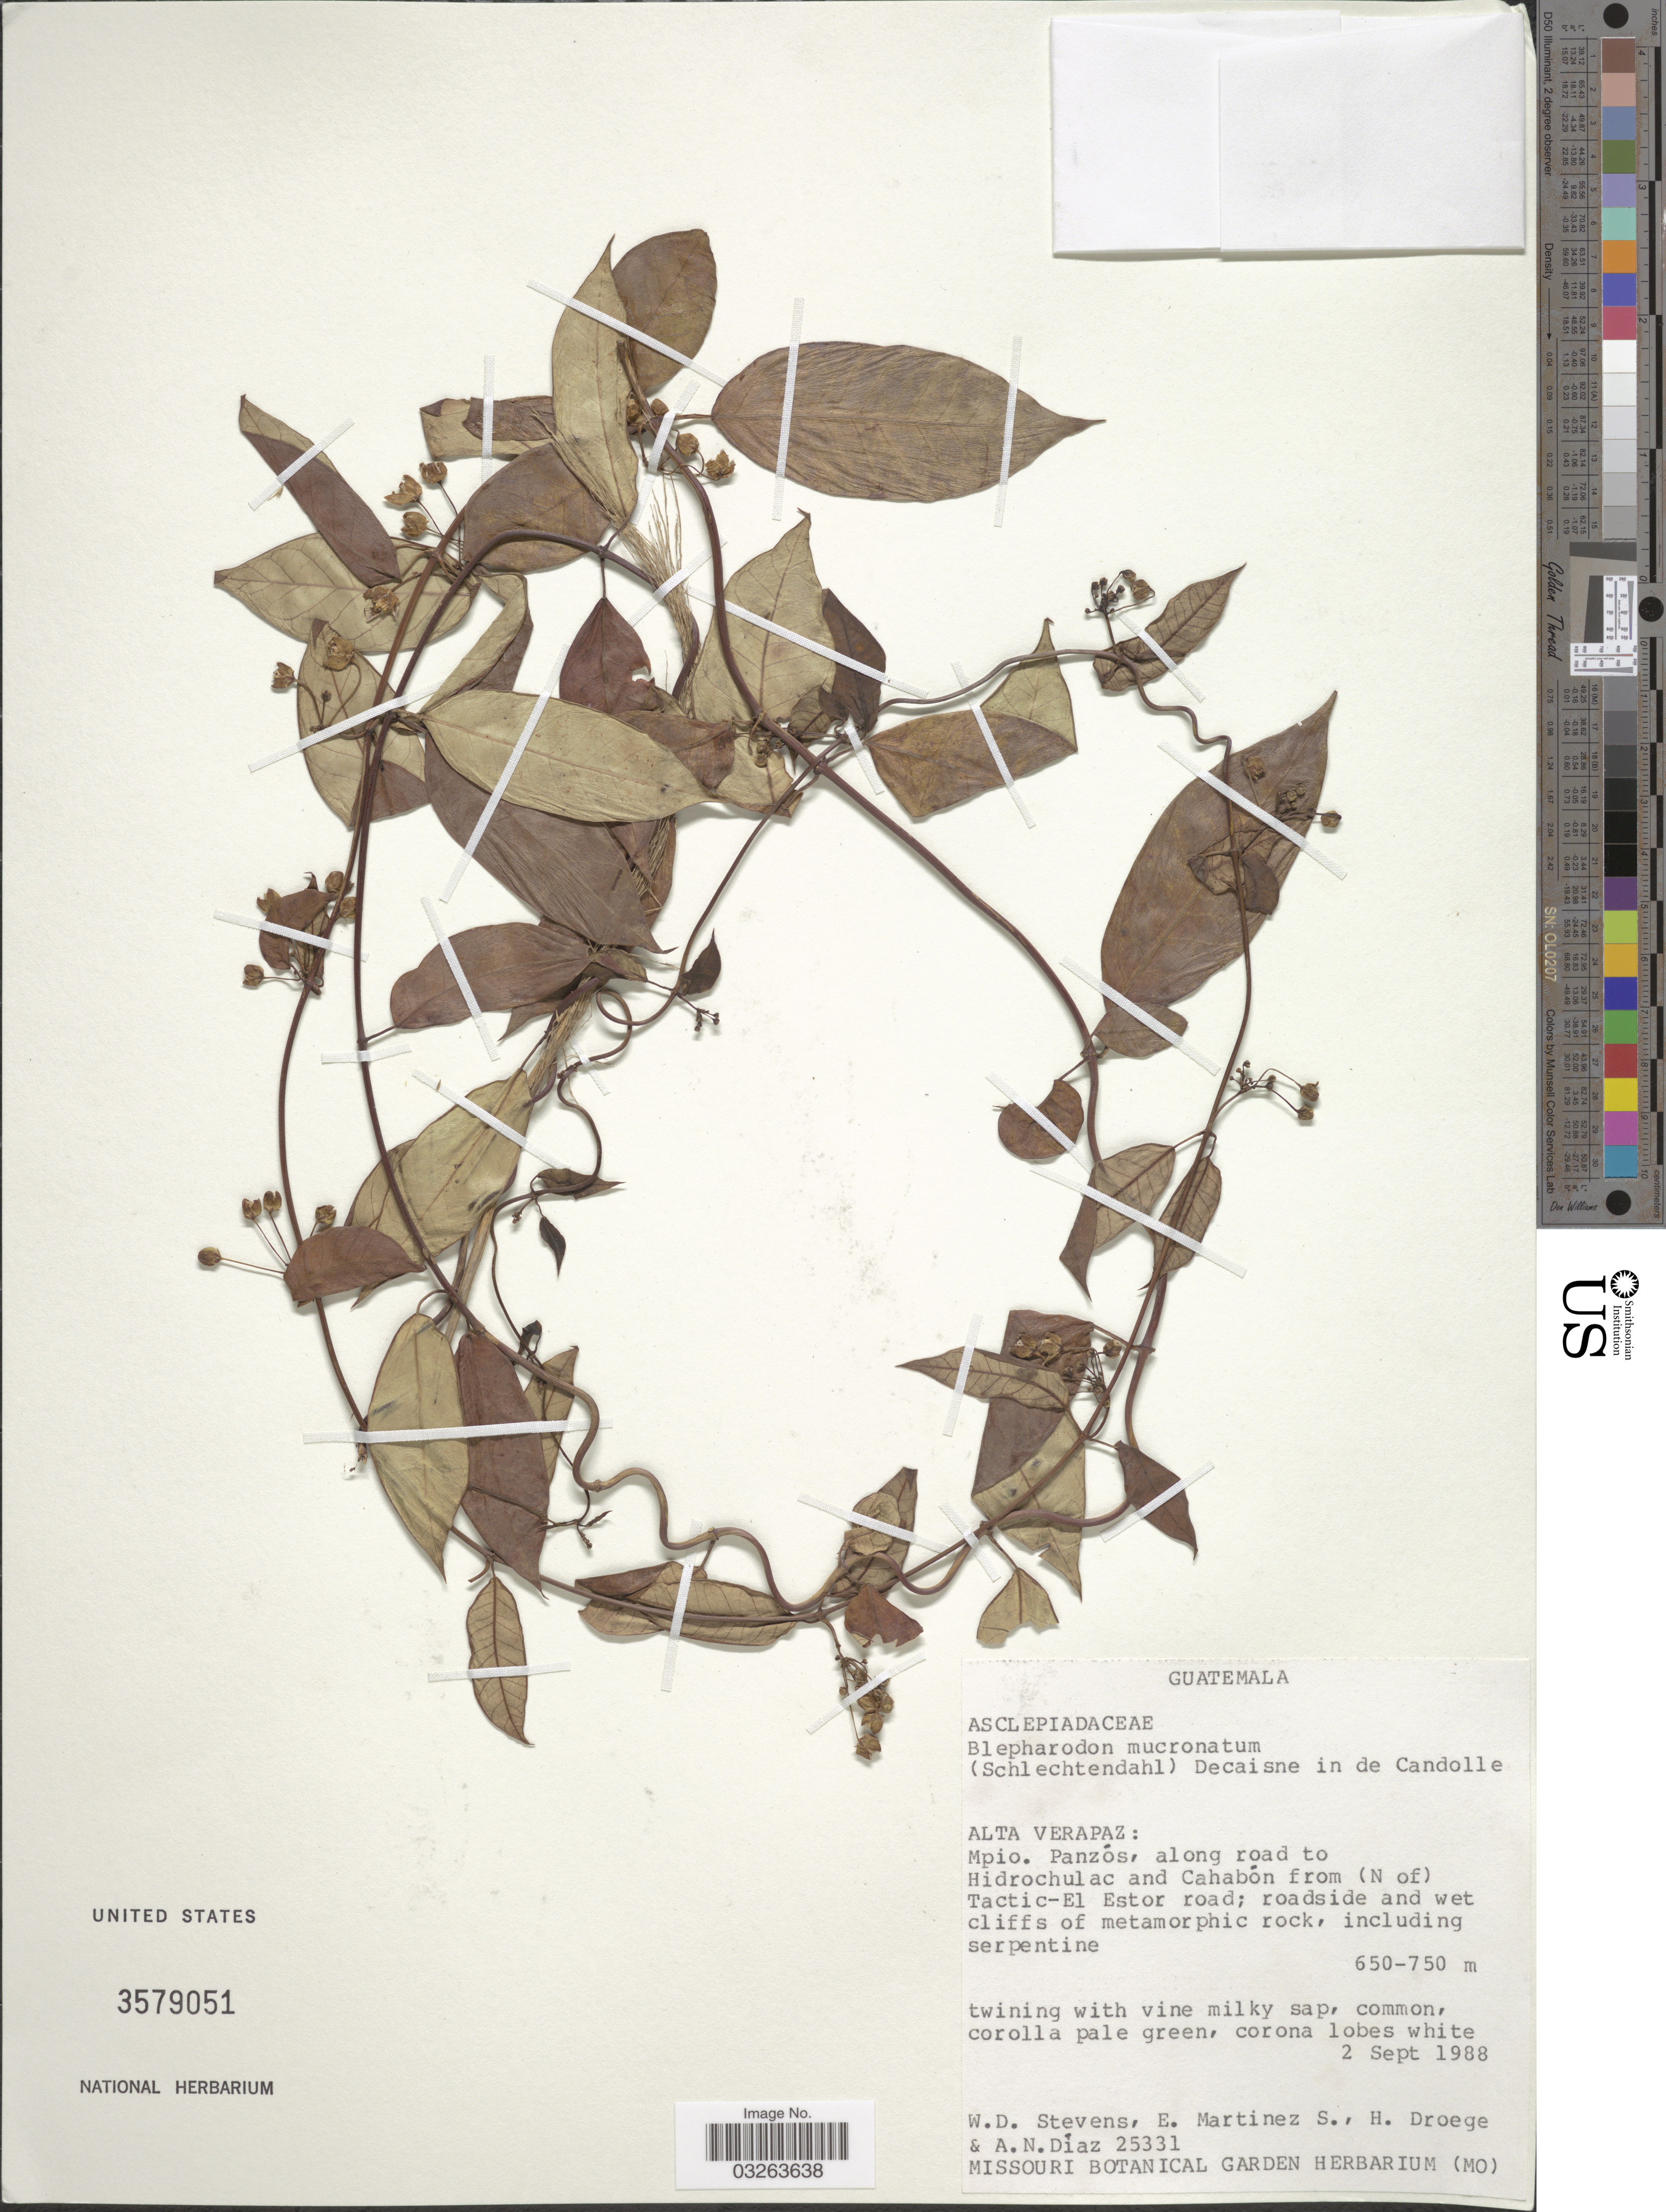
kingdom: Plantae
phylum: Tracheophyta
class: Magnoliopsida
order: Gentianales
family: Apocynaceae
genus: Blepharodon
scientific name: Blepharodon mucronatum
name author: (Schltdl.) Decne.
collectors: W. D. Stevens, E. Martínez, H. Droege & A. Diaz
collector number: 25331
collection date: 1988-09-02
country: Guatemala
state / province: Alta Verapaz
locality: Mpio. Panzós, along road to Hidrochulac and Cahabón from (N of) Tactic- El Estor road; roadside.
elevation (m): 650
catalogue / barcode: US 3579051